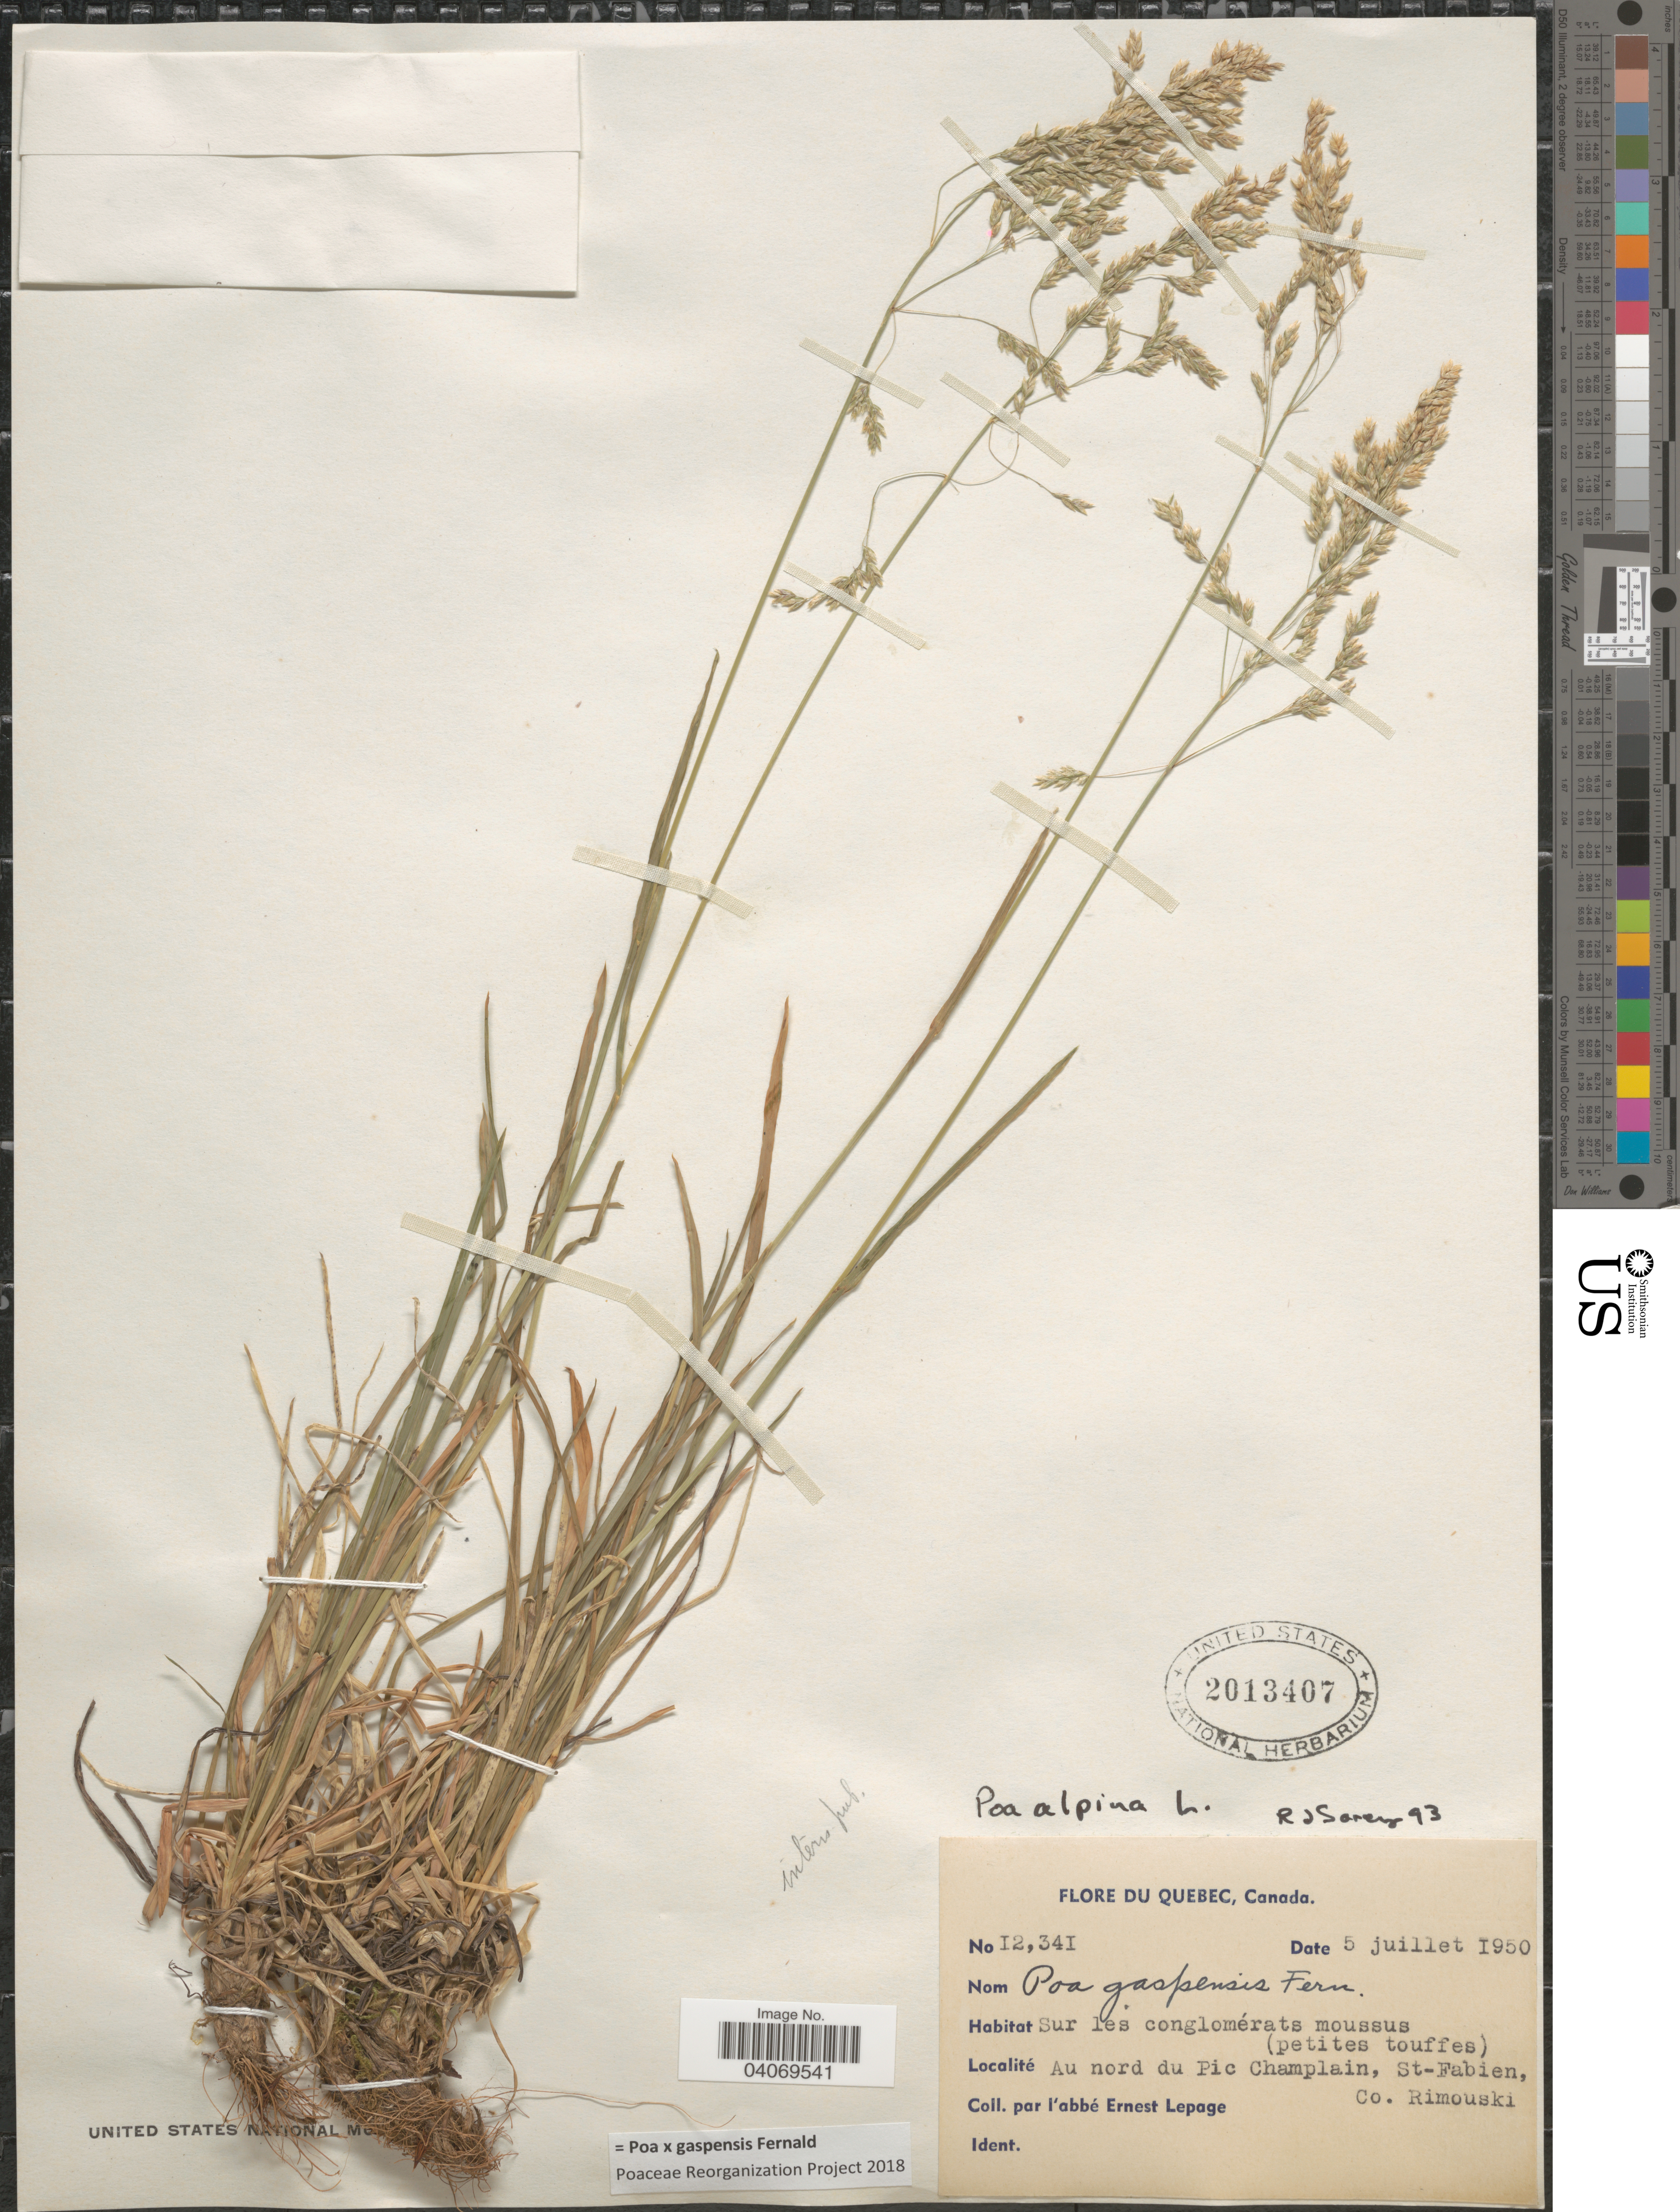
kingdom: Plantae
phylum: Tracheophyta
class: Liliopsida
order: Poales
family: Poaceae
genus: Poa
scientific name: Poa x gaspensis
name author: Fernald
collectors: E. Lepage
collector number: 12341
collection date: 1950-07-05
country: Canada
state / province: Quebec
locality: Au nord du Pic Champlain, St-Fabien, Co. Rimouski.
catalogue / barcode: US 2013407